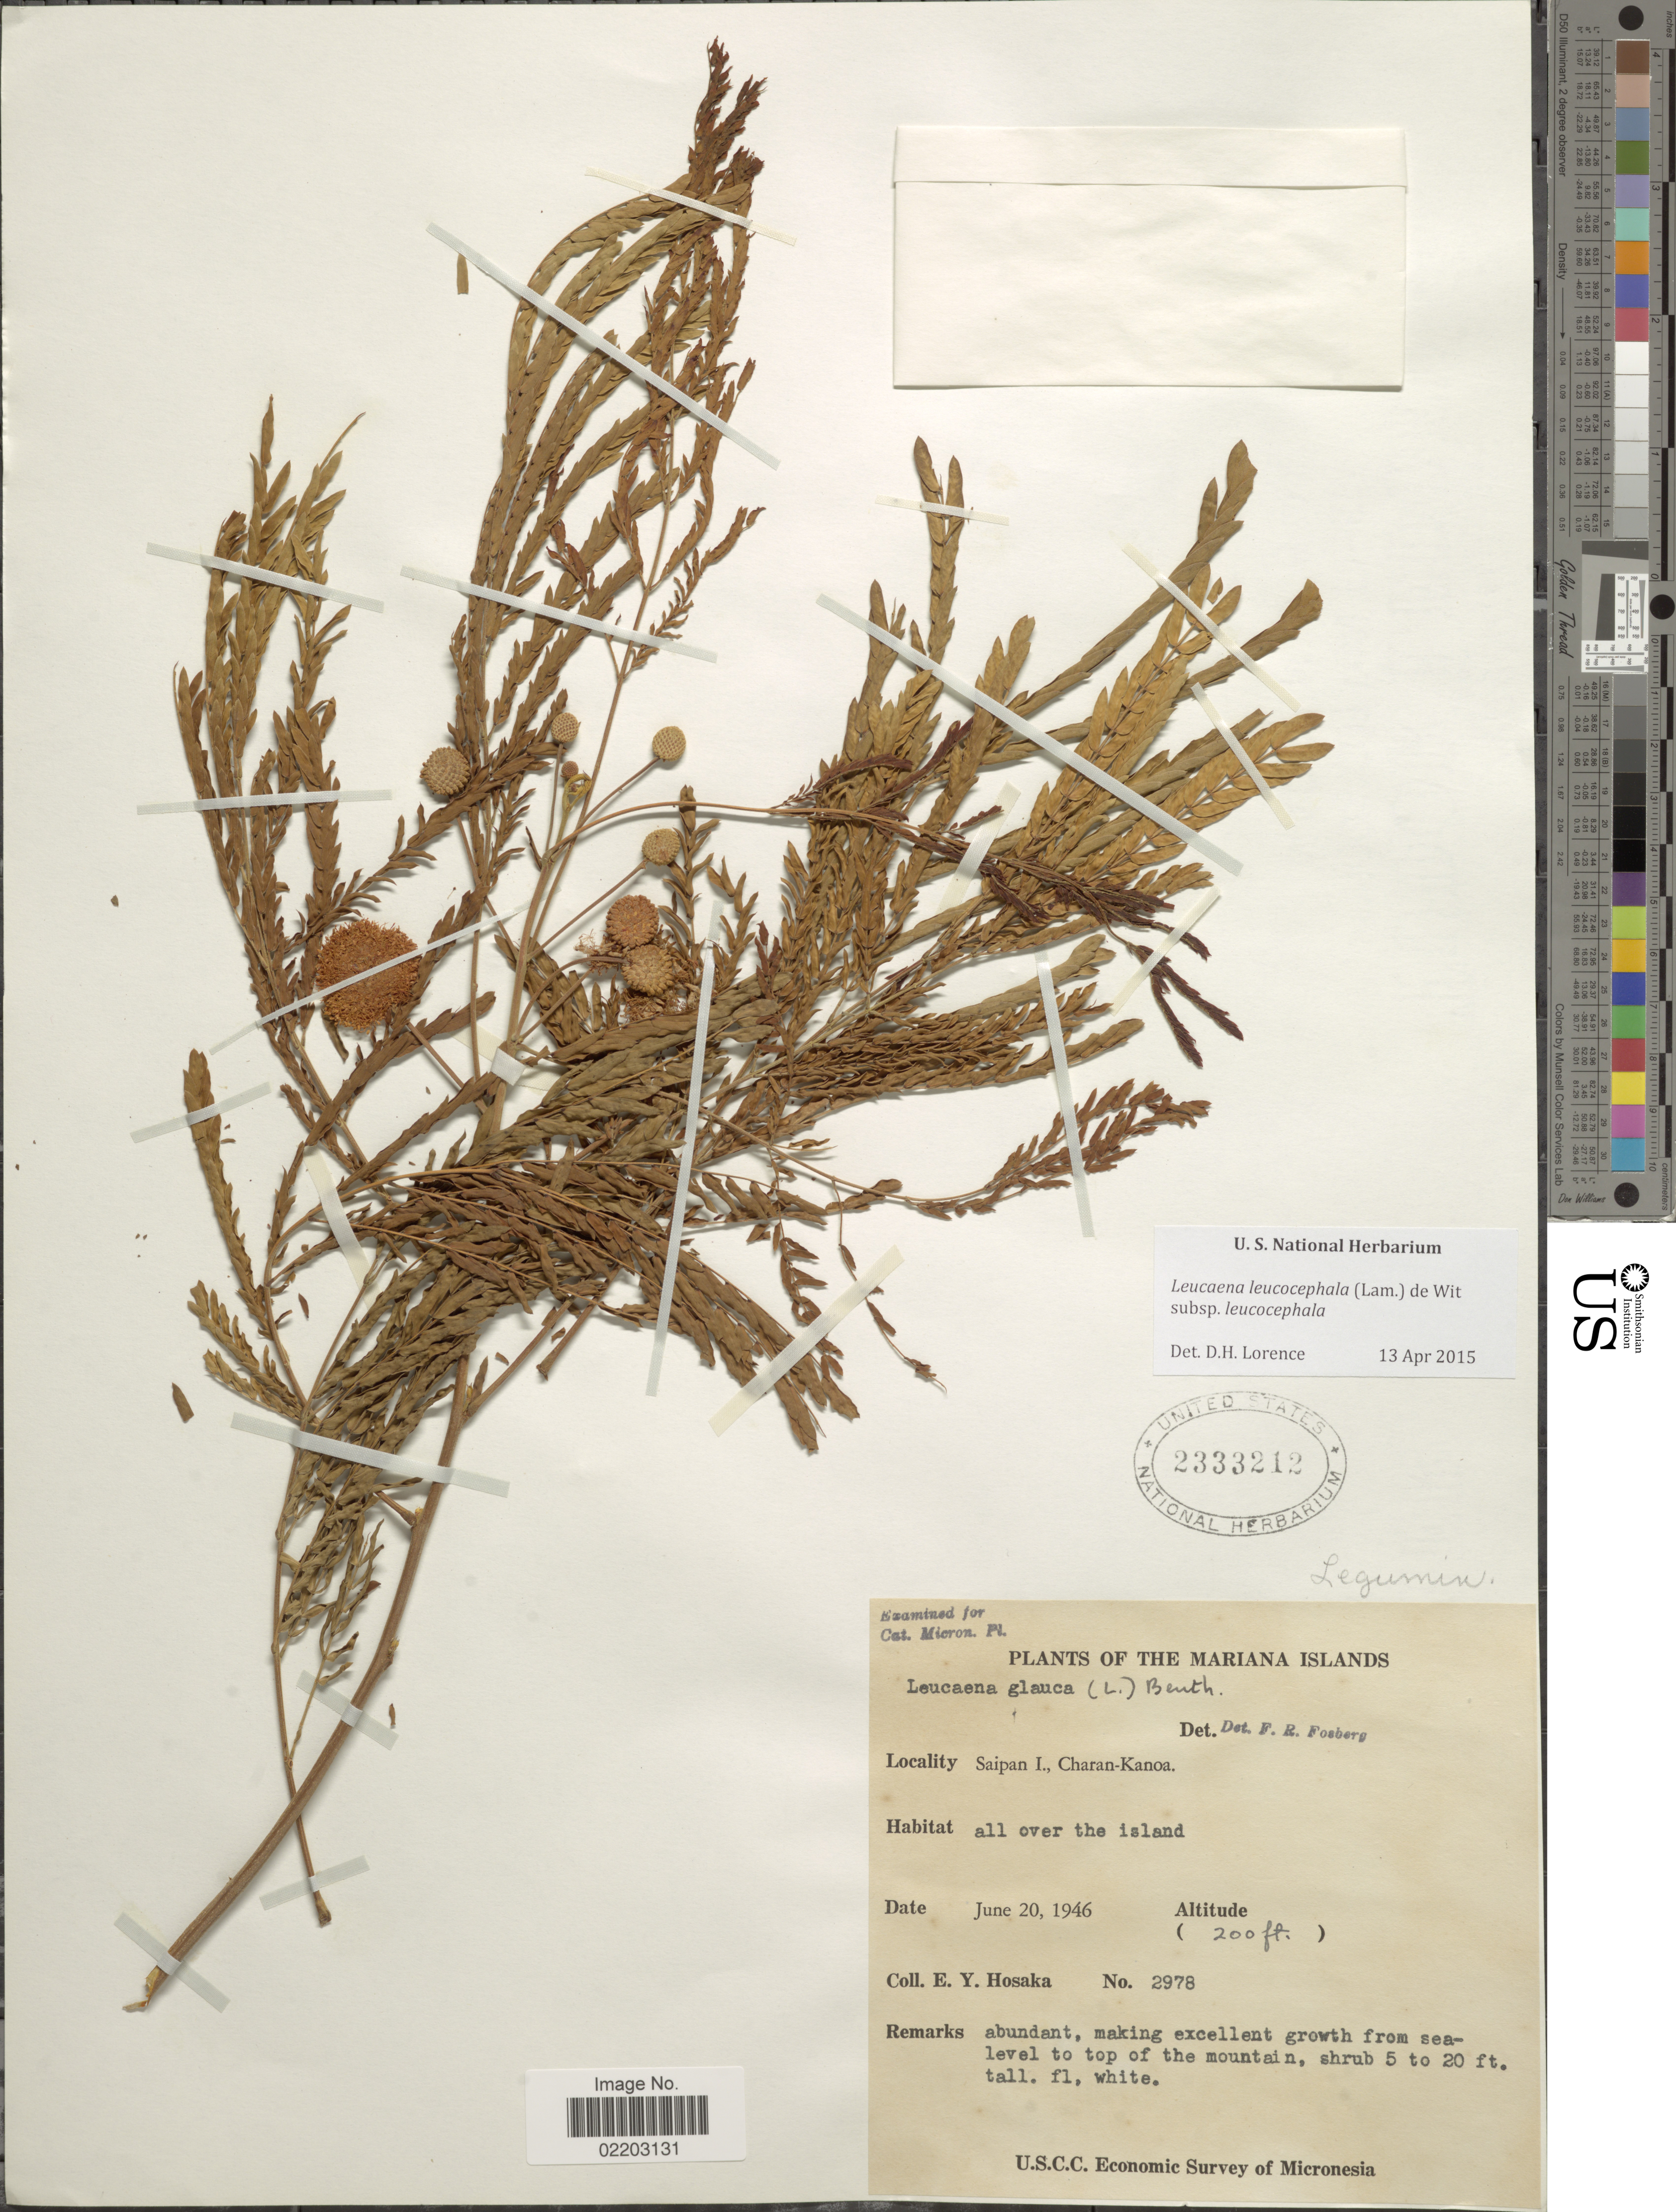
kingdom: Plantae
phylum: Tracheophyta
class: Magnoliopsida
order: Fabales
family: Fabaceae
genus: Leucaena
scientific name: Leucaena leucocephala subsp. leucocephala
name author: (Lam.) de Wit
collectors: E. Y. Hosaka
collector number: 2978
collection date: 1946-06-20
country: Northern Mariana Islands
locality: Marianas Islands, Saipan I. Charan-Kanoa.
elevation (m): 61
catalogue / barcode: US 2333212